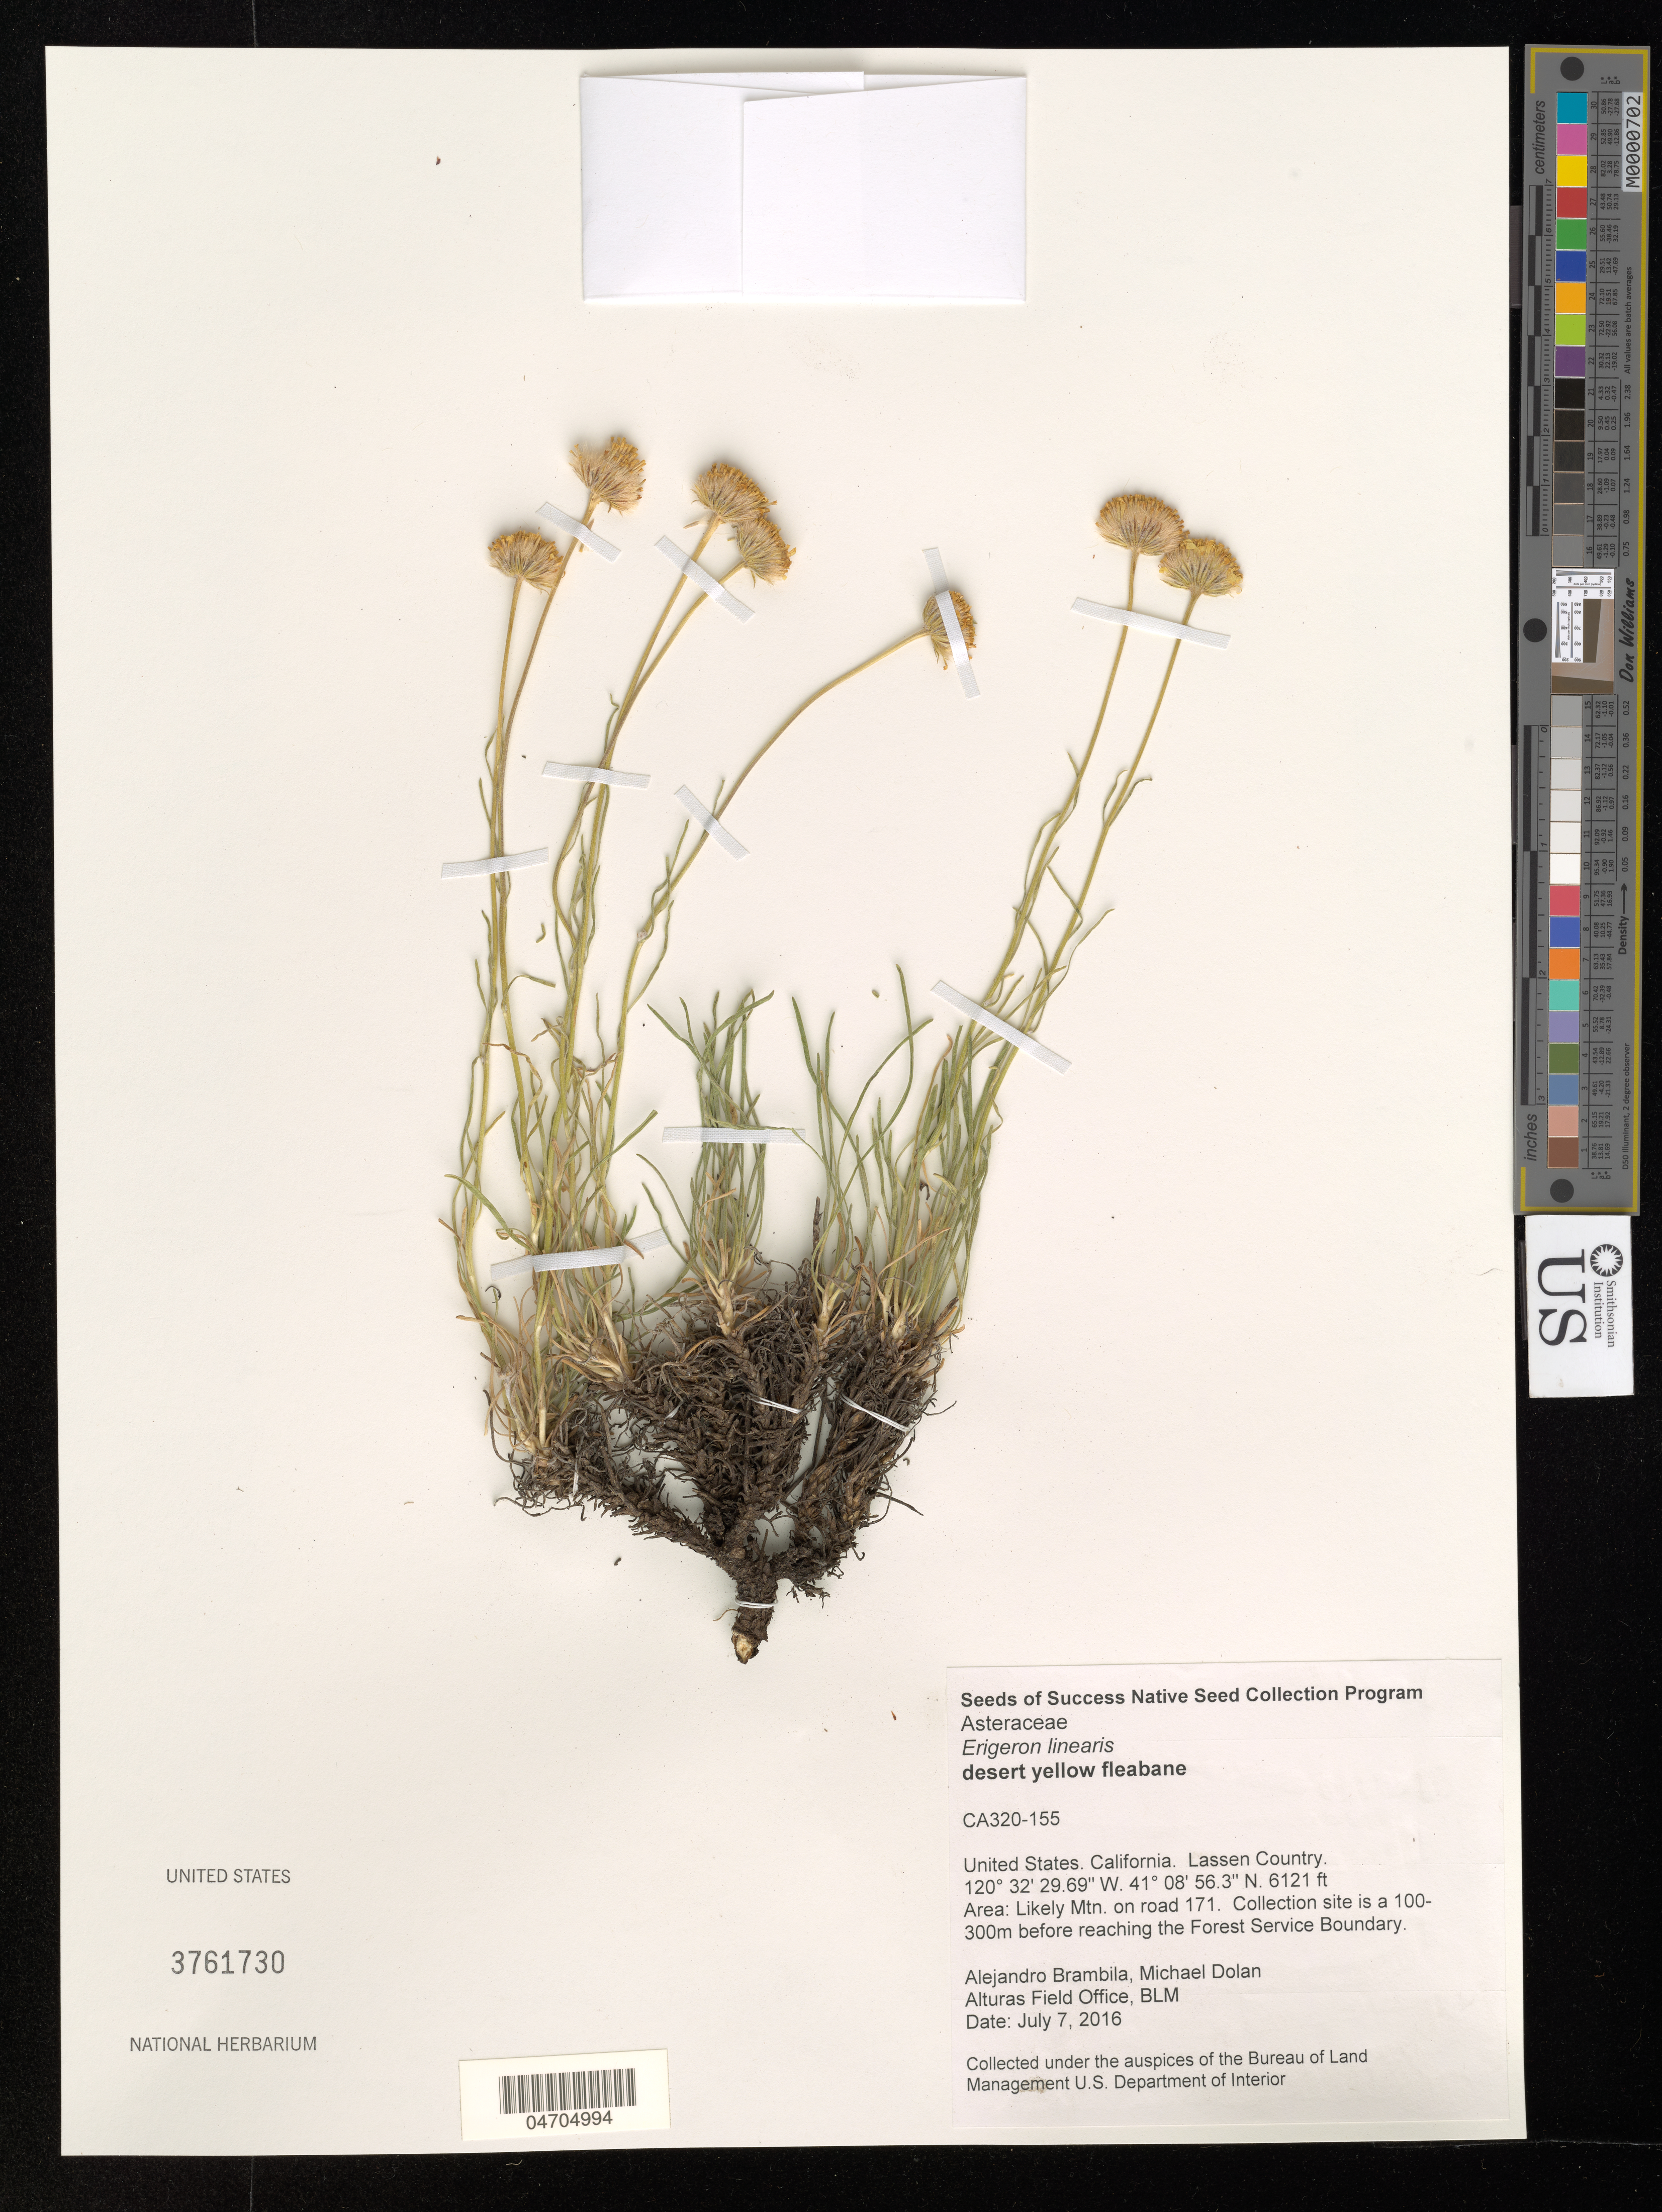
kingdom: Plantae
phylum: Tracheophyta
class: Magnoliopsida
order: Asterales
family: Asteraceae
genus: Erigeron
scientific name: Erigeron linearis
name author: (Hook.) Piper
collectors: A. Brambila & M. Dolan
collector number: CA320-155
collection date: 2016-07-07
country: United States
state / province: California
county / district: Lassen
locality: Lassen County. Area: Likely Mtn. on road 171. Collection site is a 100-300m before reaching the Forest Service Boundary.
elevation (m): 1866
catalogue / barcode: US 3761730